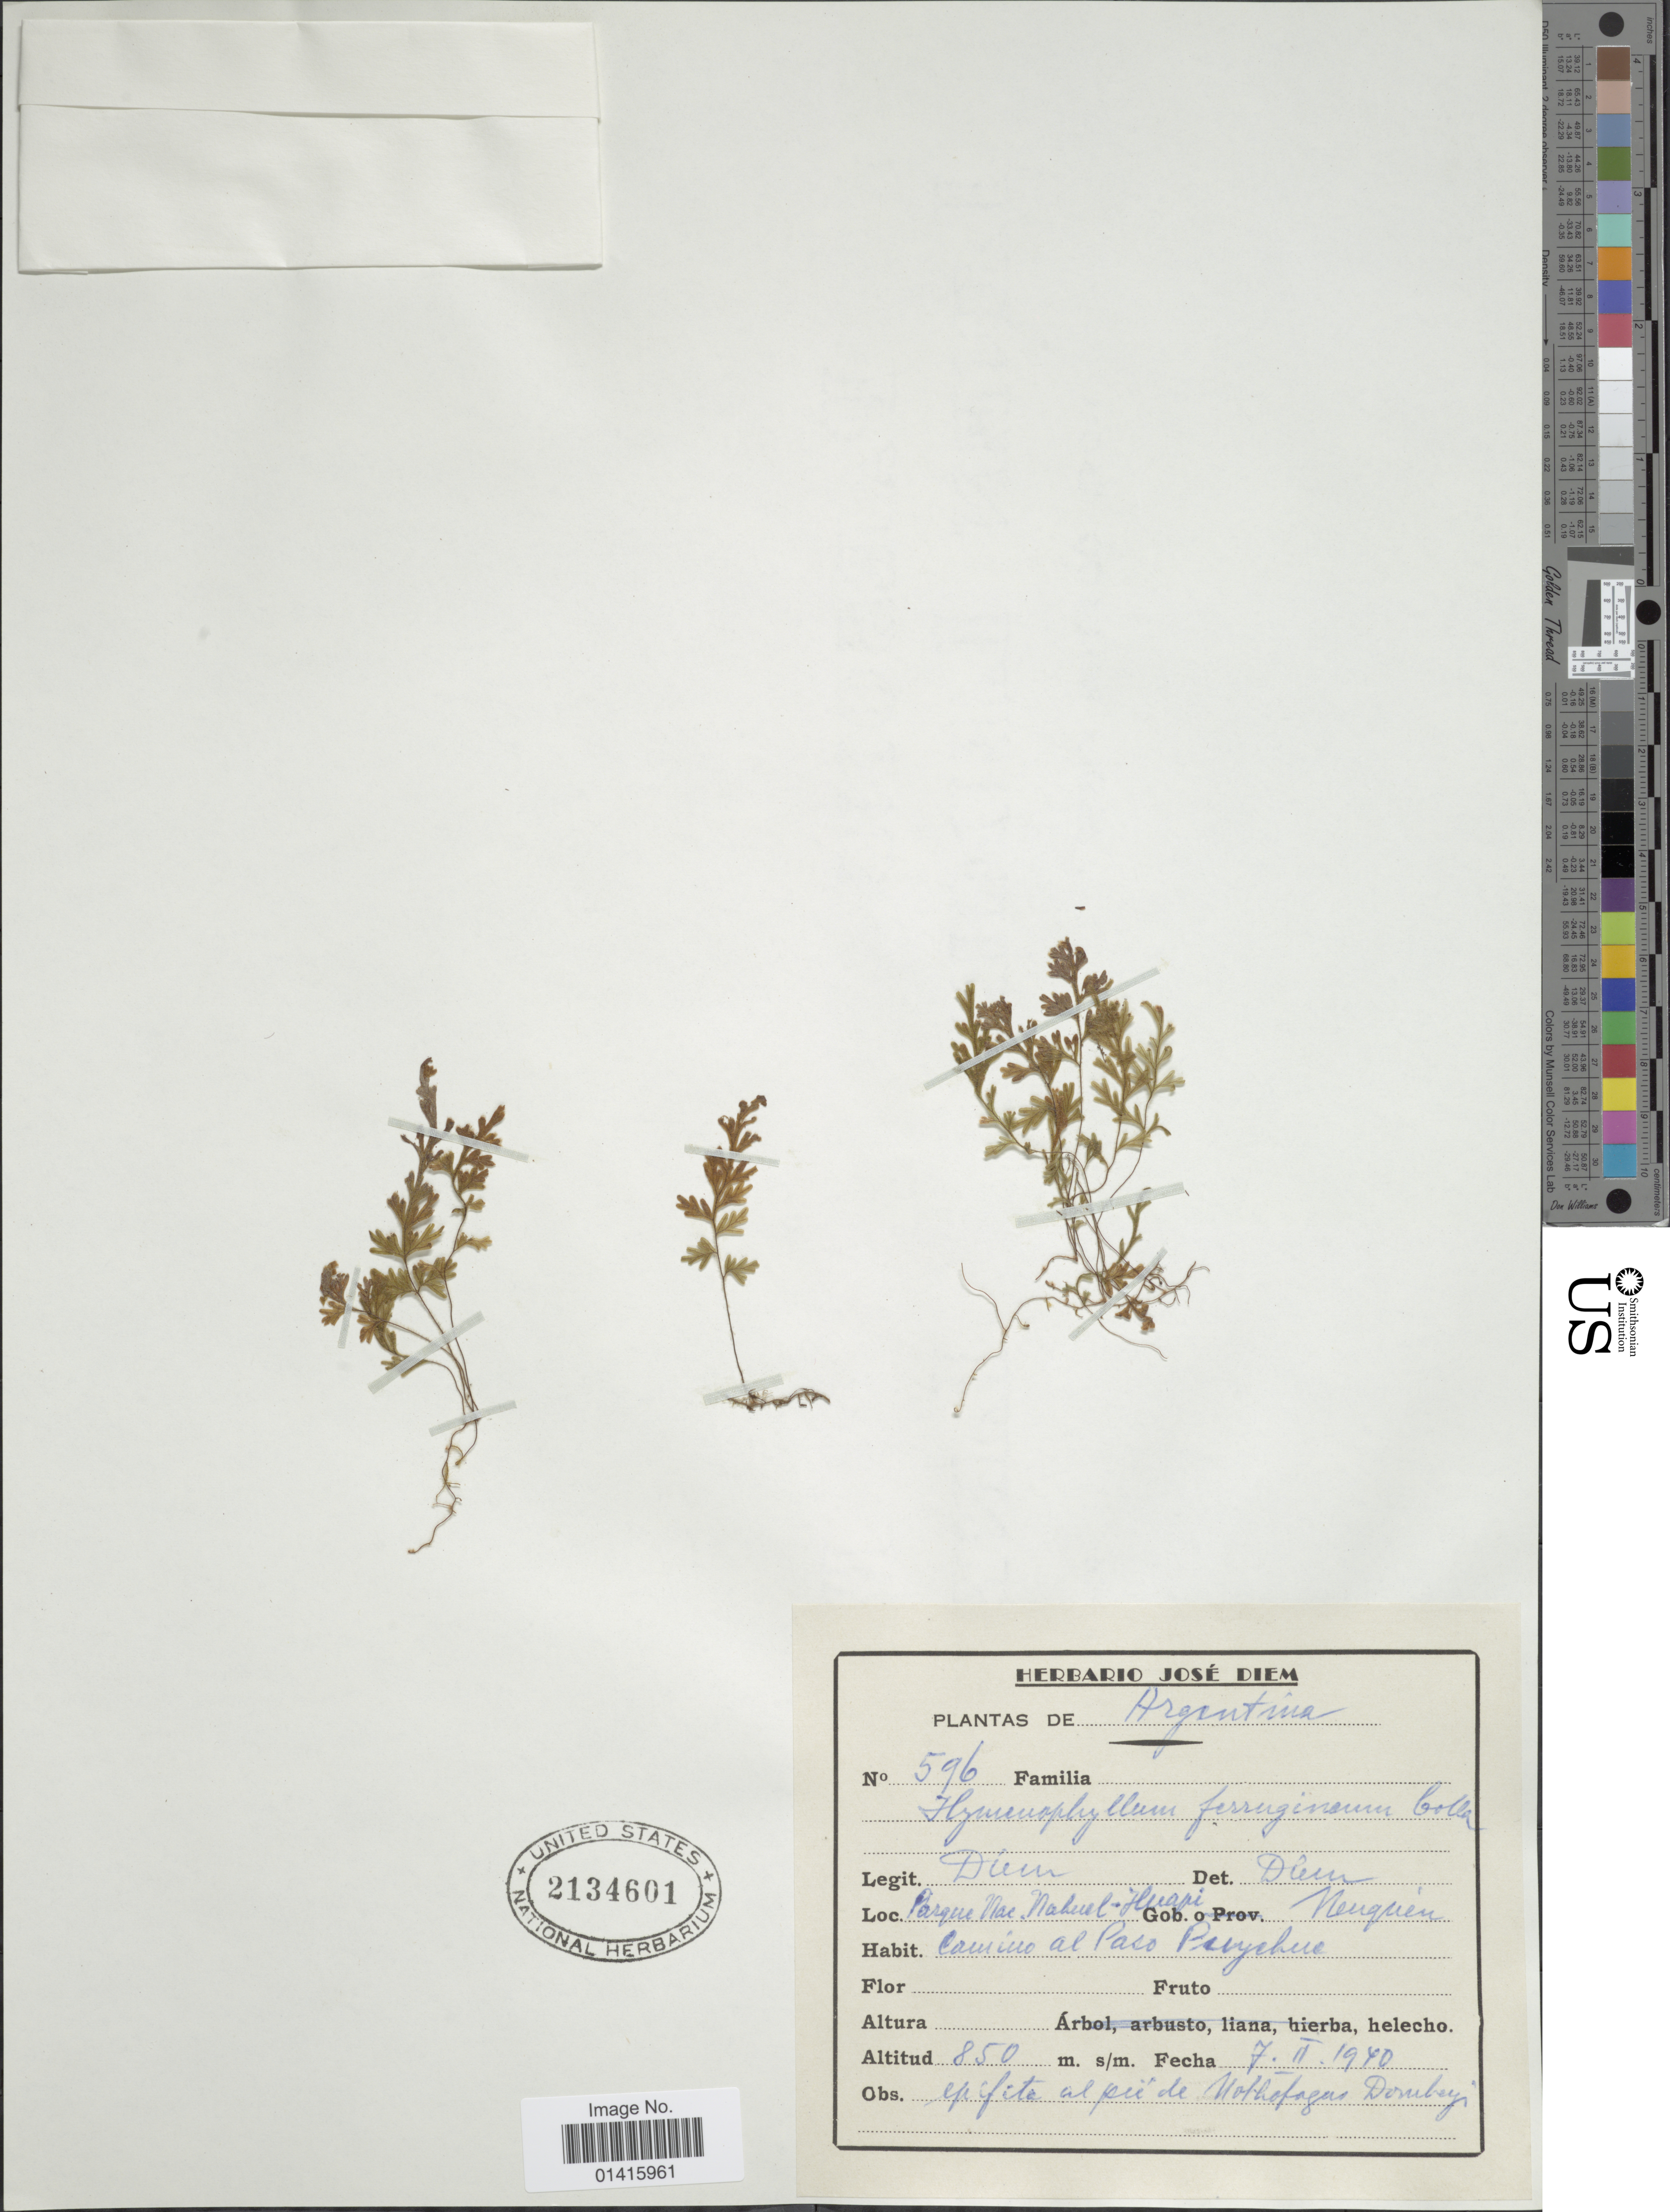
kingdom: Plantae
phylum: Tracheophyta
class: Polypodiopsida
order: Hymenophyllales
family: Hymenophyllaceae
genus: Hymenophyllum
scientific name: Hymenophyllum ferrugineum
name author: Colla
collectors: J. Diem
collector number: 596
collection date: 1940-02-07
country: Argentina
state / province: Neuquen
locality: Parqie Nac. Nahuel-Huapi, Gob. Neuquen, camino al Paco Puyehue.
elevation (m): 850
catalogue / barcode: US 2134601